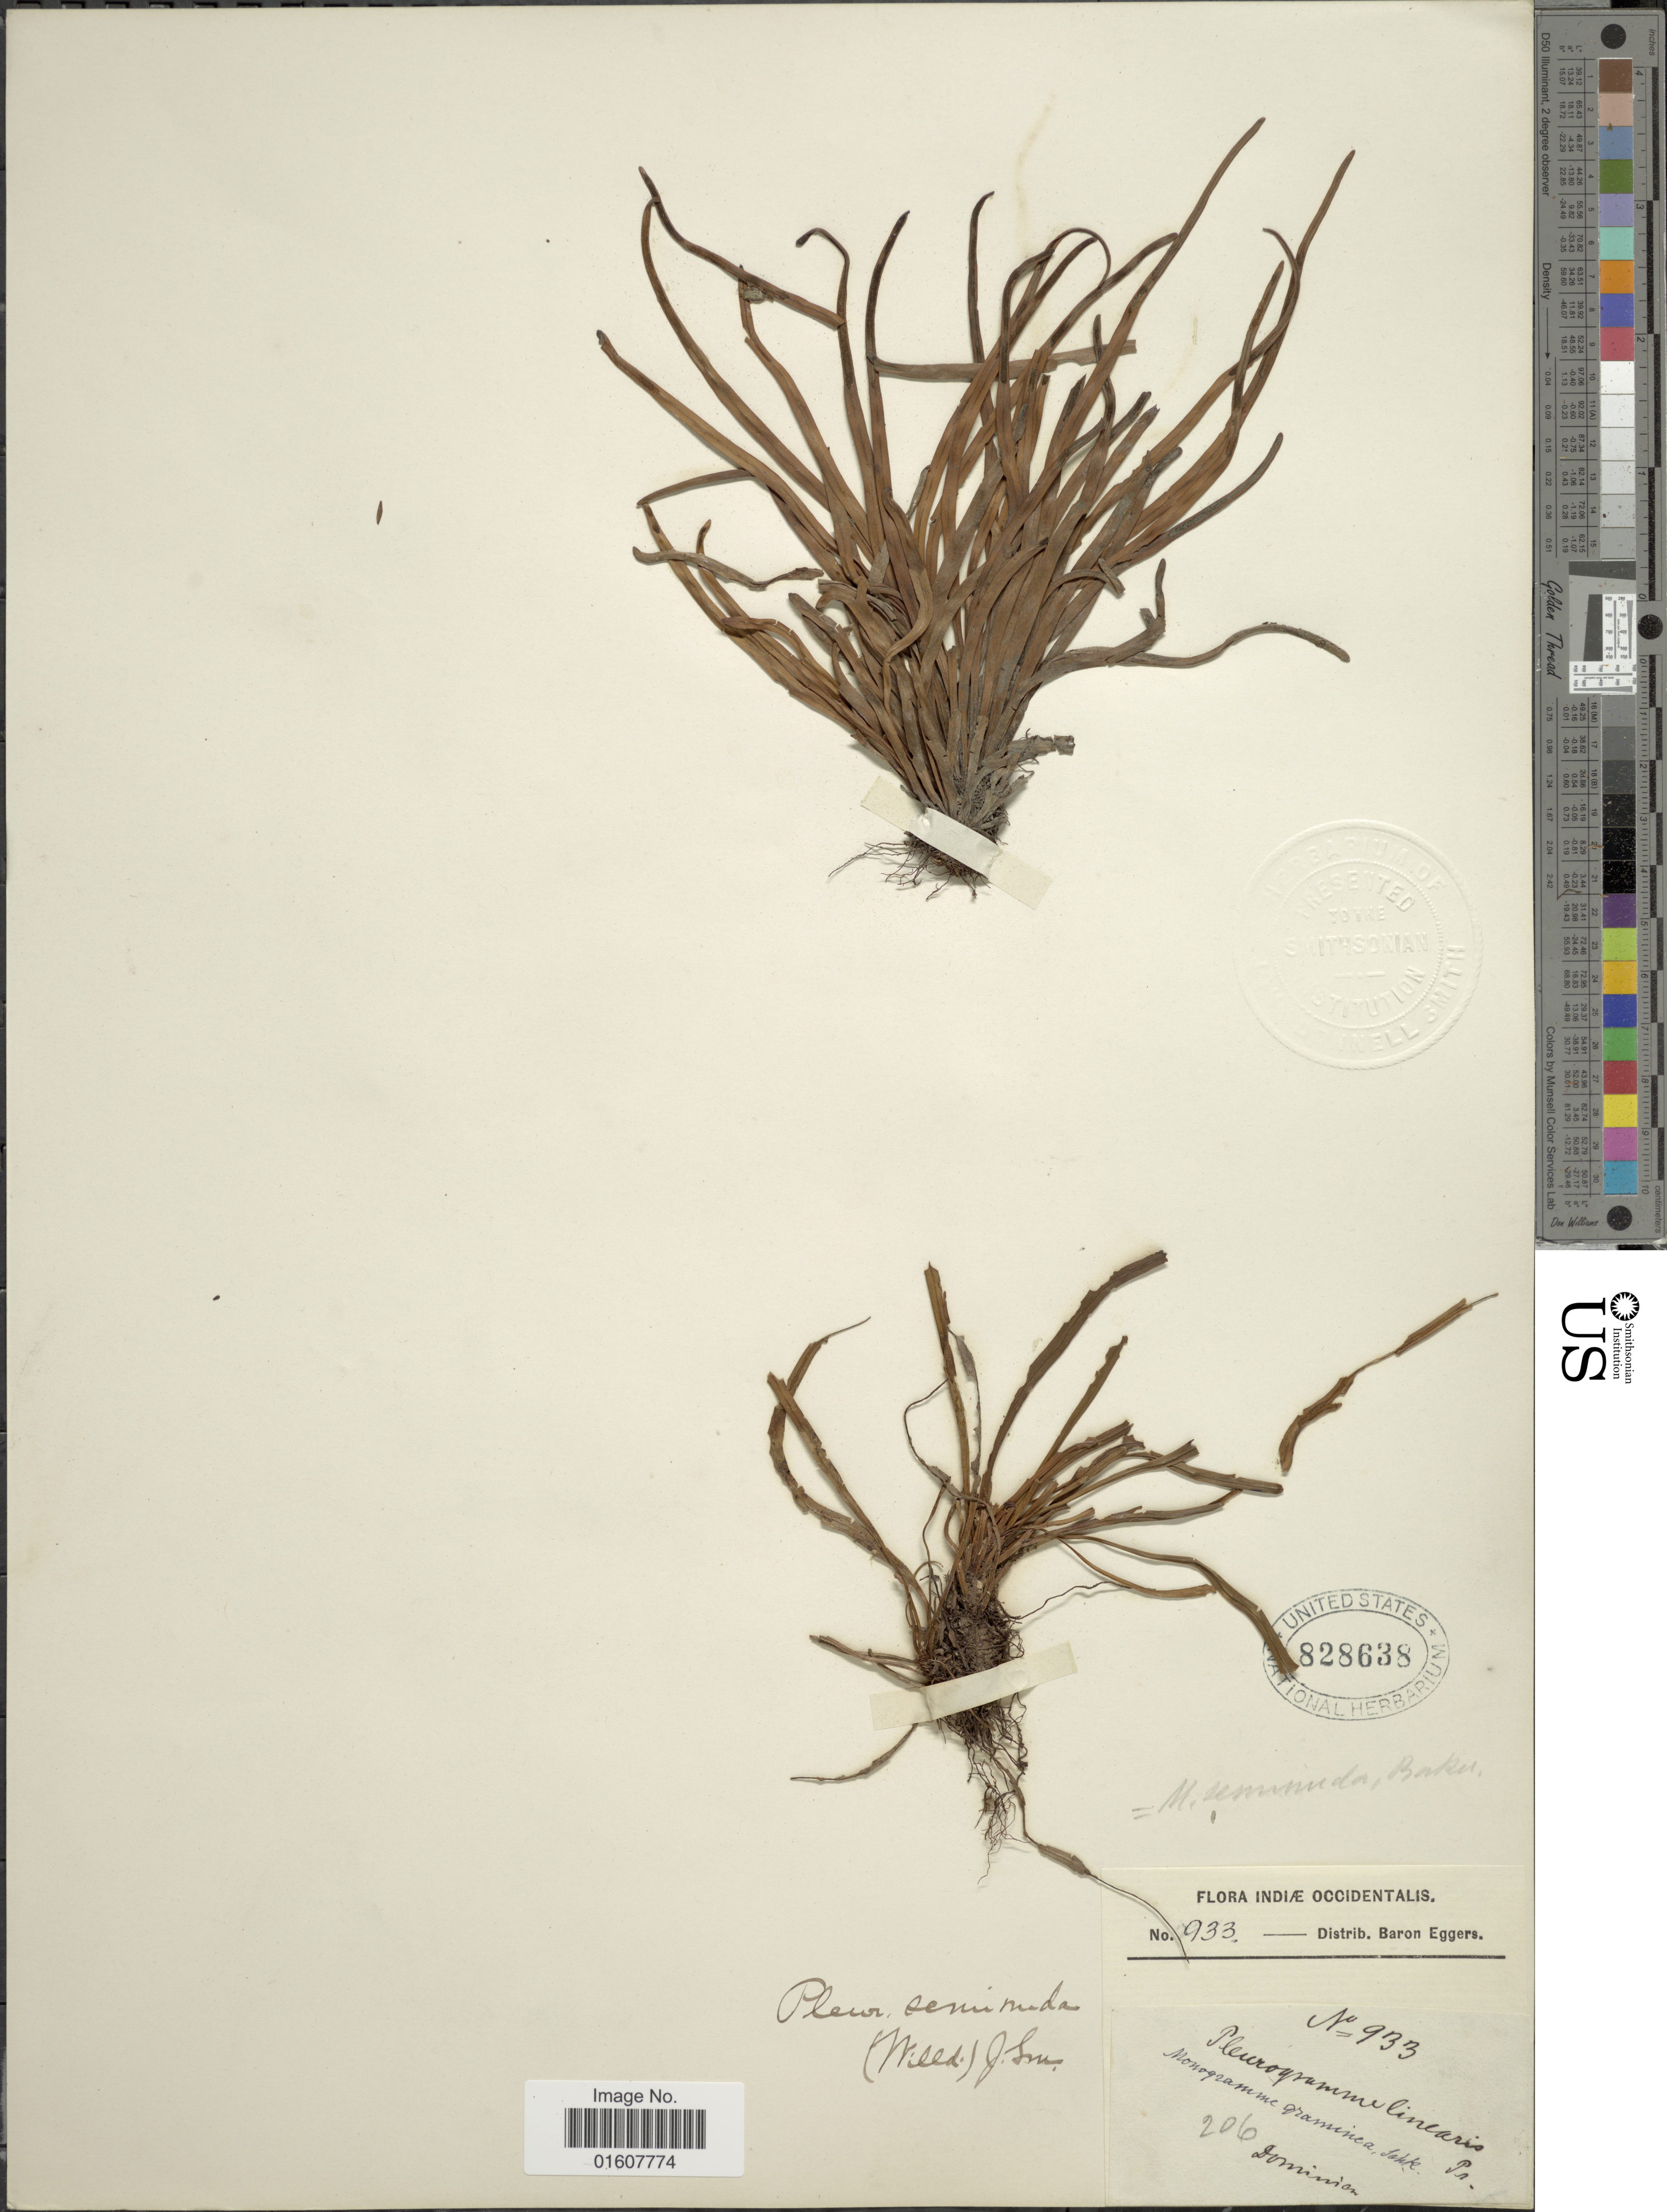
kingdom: Plantae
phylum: Tracheophyta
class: Polypodiopsida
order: Polypodiales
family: Polypodiaceae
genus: Cochlidium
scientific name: Cochlidium seminudum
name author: (Willd.) Maxon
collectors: B. Eggers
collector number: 933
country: Dominica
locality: Indiæ Occidentalis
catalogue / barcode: US 828638